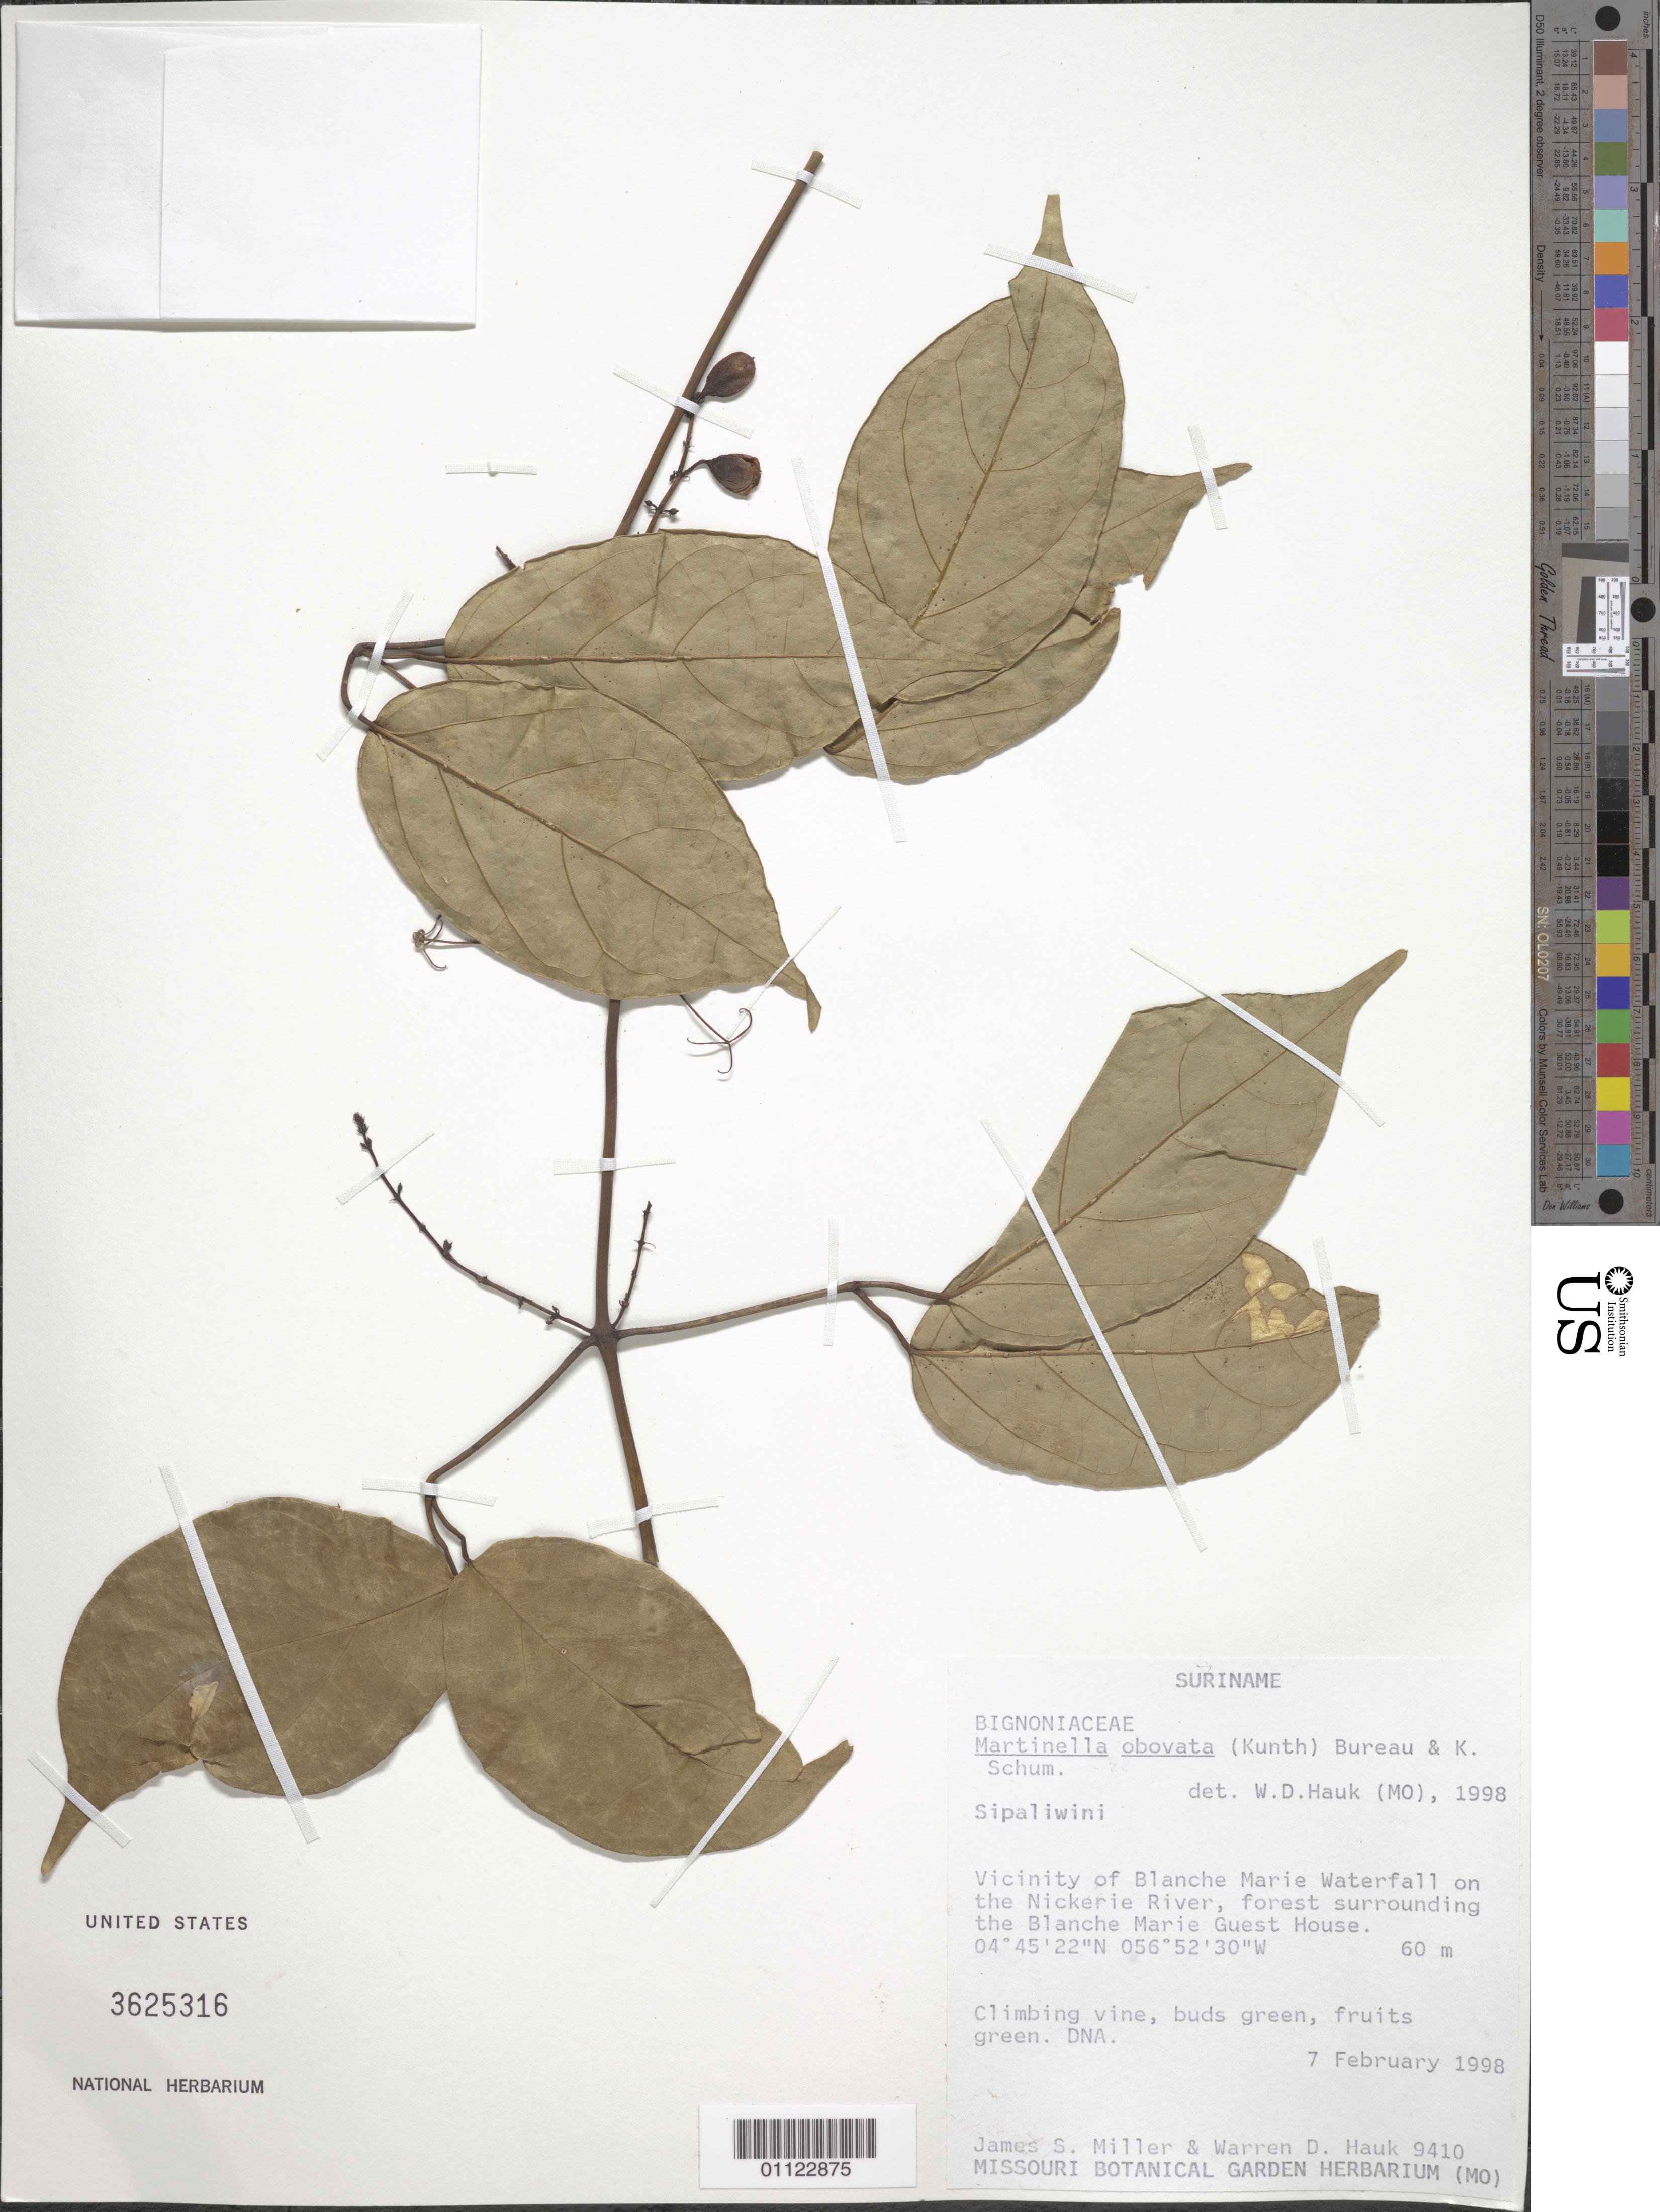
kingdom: Plantae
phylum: Tracheophyta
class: Magnoliopsida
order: Lamiales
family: Bignoniaceae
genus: Martinella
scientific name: Martinella obovata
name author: (Kunth) Bureau & K. Schum.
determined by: Hauk, W. D.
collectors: J. S. Miller & W. Hauk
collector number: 9410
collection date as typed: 7-Feb-98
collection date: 1998-02-07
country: Suriname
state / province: Sipaliwini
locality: Blanche Marie falls, vic., on Nickerie R., forest around Blanche Marie Guest House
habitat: Forest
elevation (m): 60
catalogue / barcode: US 3625316